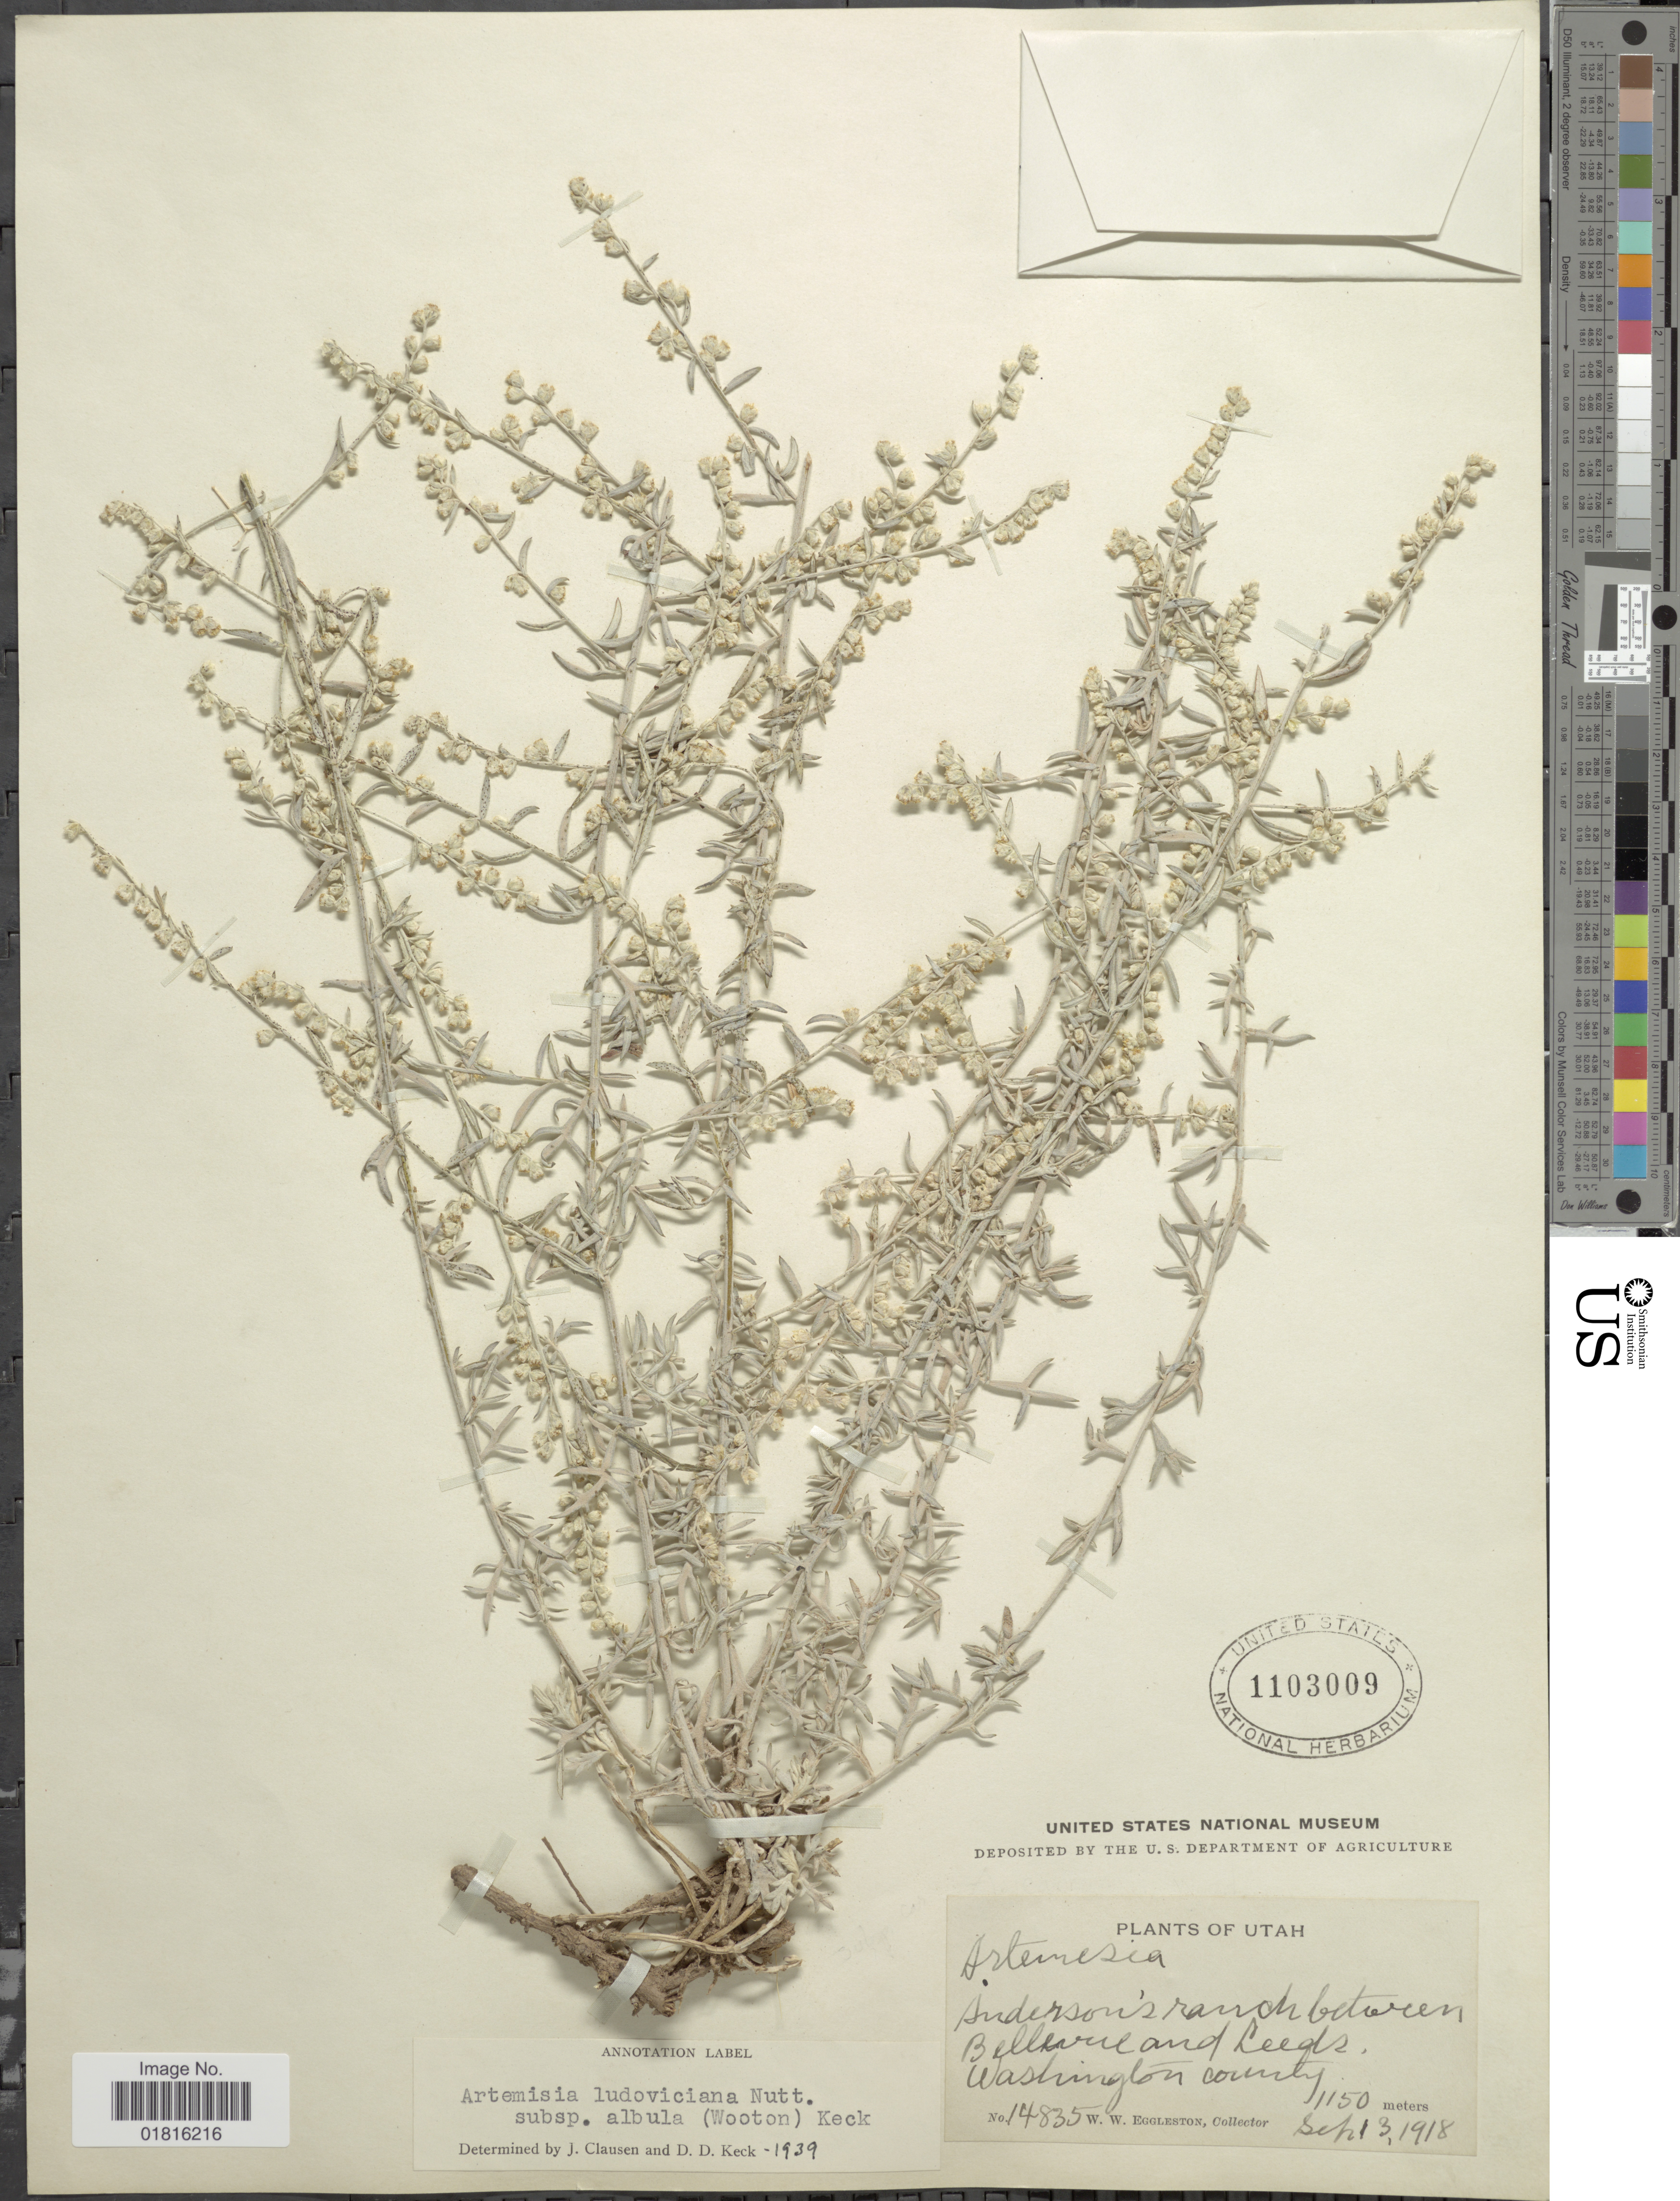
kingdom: Plantae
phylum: Tracheophyta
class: Magnoliopsida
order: Asterales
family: Asteraceae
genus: Artemisia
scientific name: Artemisia ludoviciana subsp. albula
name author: (Wooton) D.D. Keck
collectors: W. W. Eggleston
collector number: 14835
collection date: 1918-09-13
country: United States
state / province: Utah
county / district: Washington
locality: Utah, Anderson's ranch between Bellevue and Leeds, Washington County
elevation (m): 1150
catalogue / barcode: US 1103009